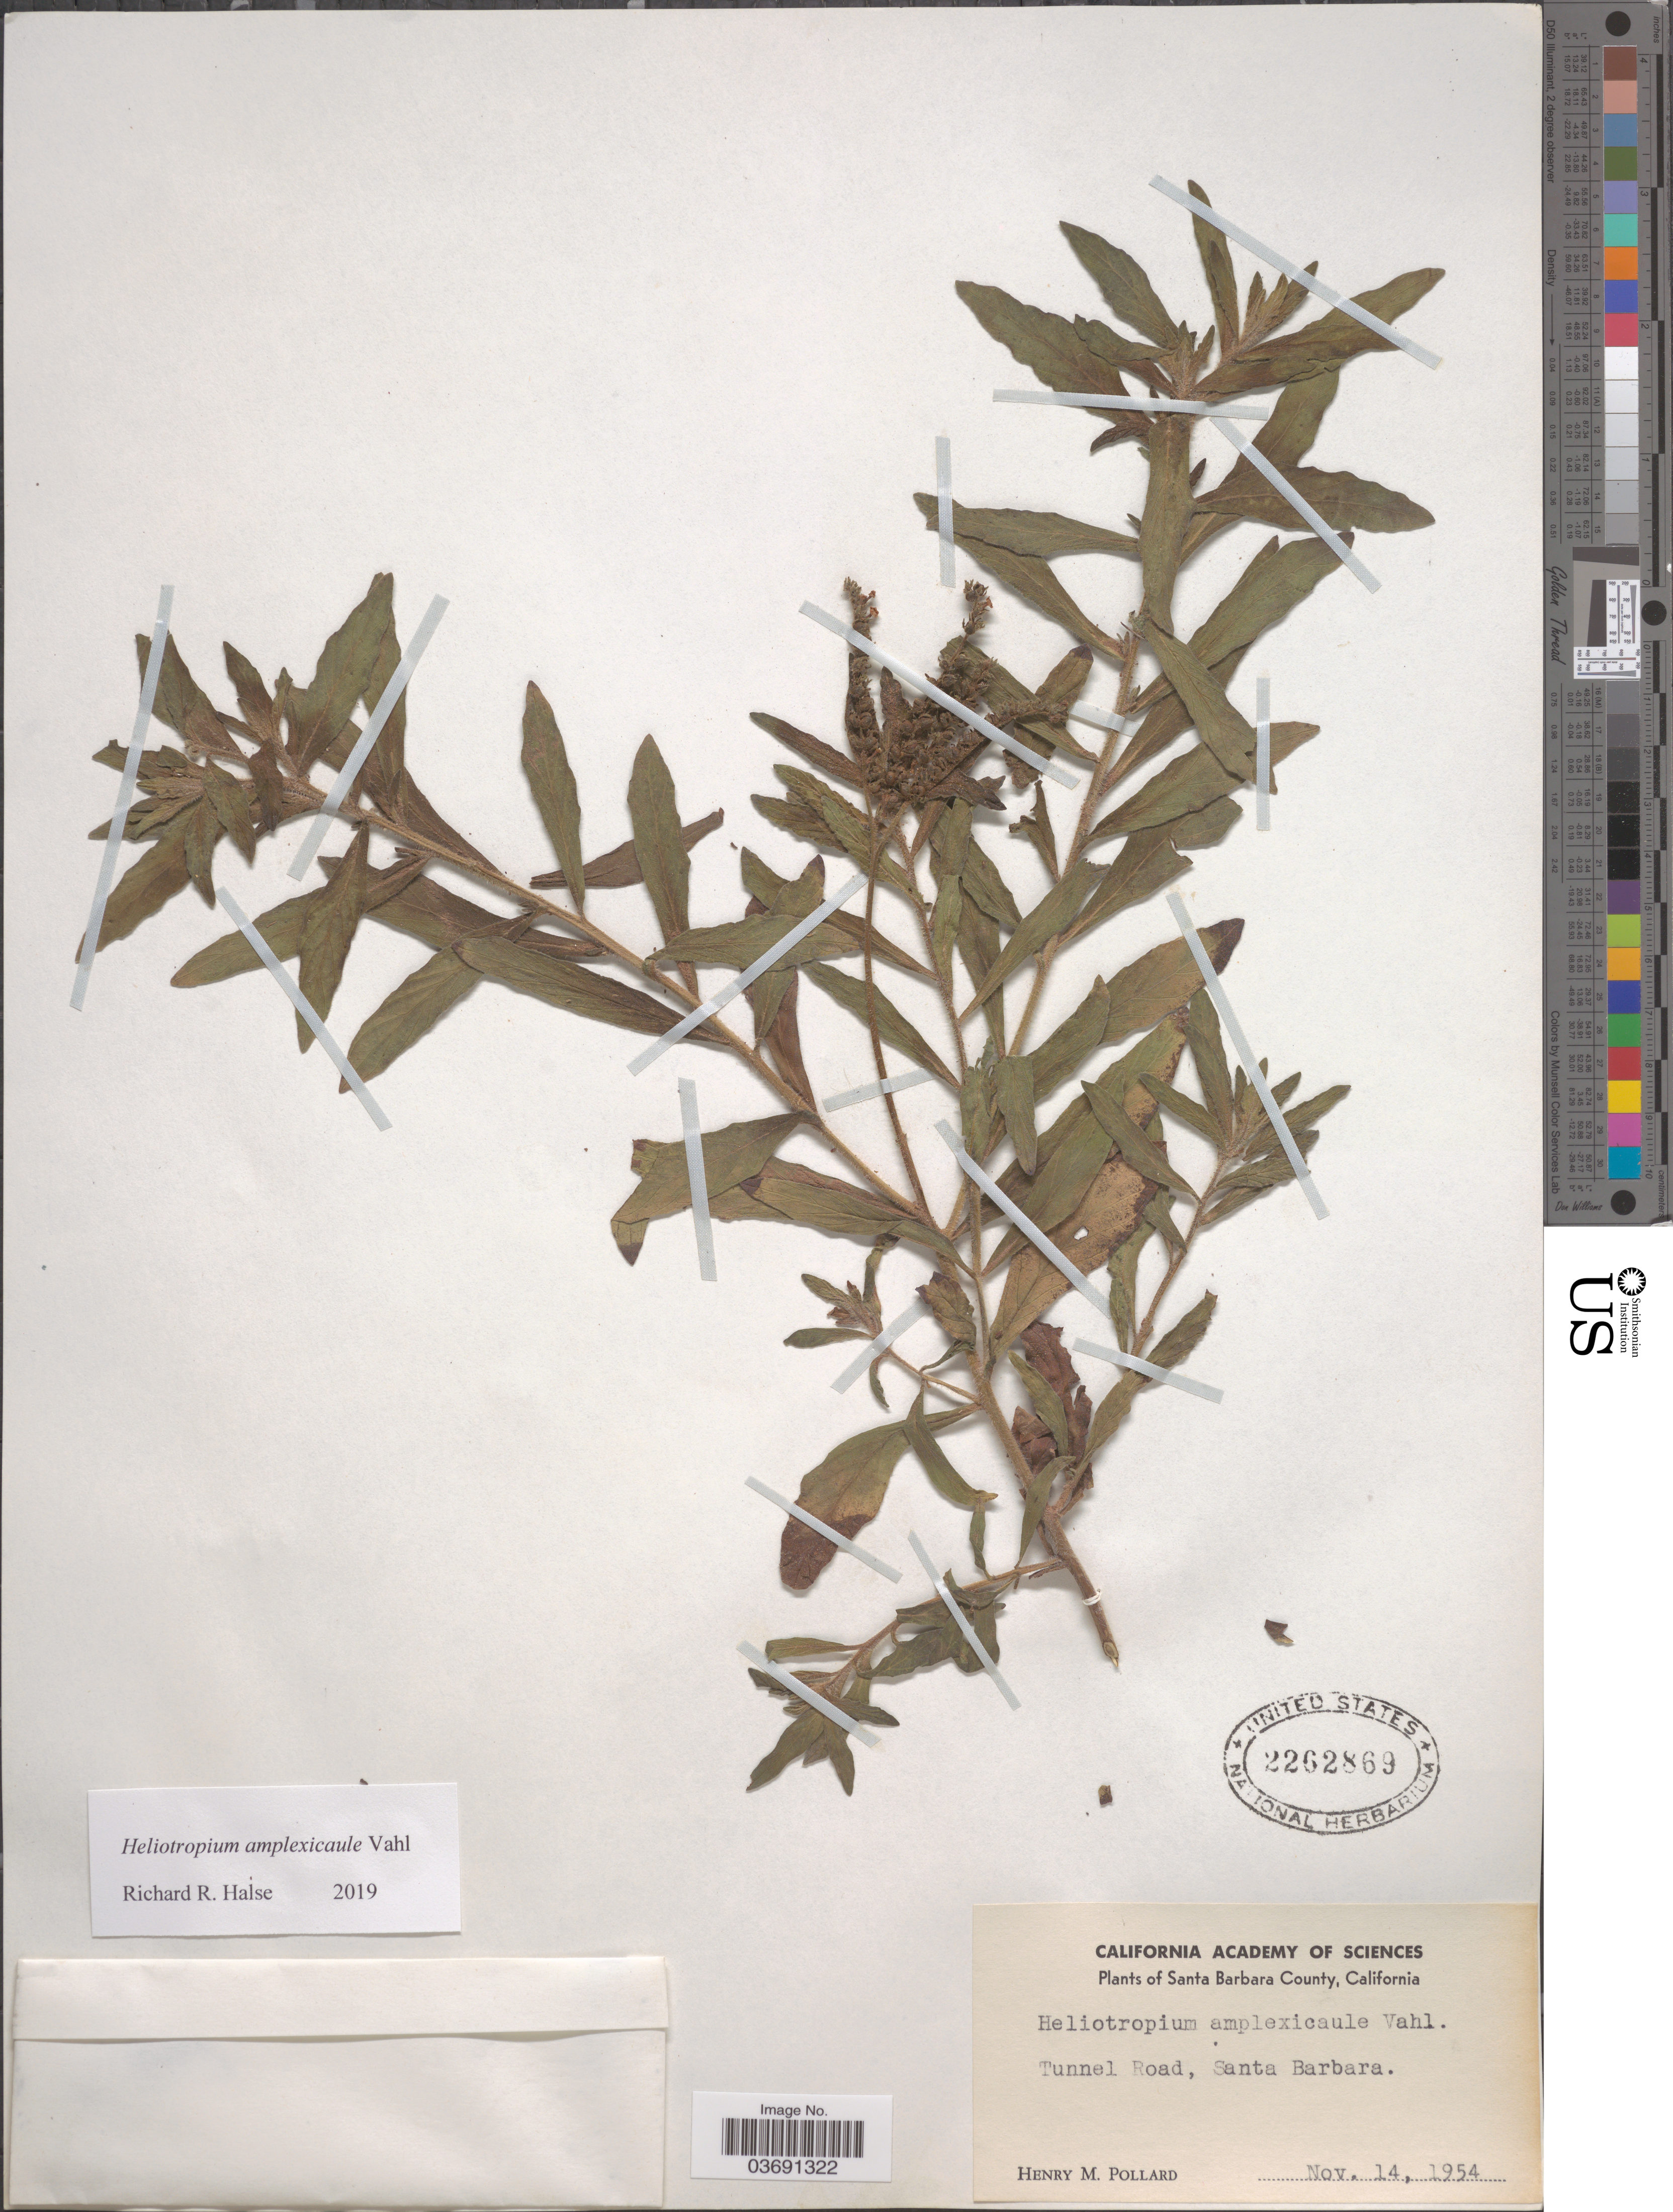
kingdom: Plantae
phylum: Tracheophyta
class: Magnoliopsida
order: Boraginales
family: Heliotropiaceae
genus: Heliotropium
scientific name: Heliotropium amplexicaule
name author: Vahl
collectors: H. M. Pollard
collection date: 1954-11-14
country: United States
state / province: California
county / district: Santa Barbara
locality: Santa Barbara County. Tunnel Road, Santa Barbara.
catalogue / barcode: US 2262869